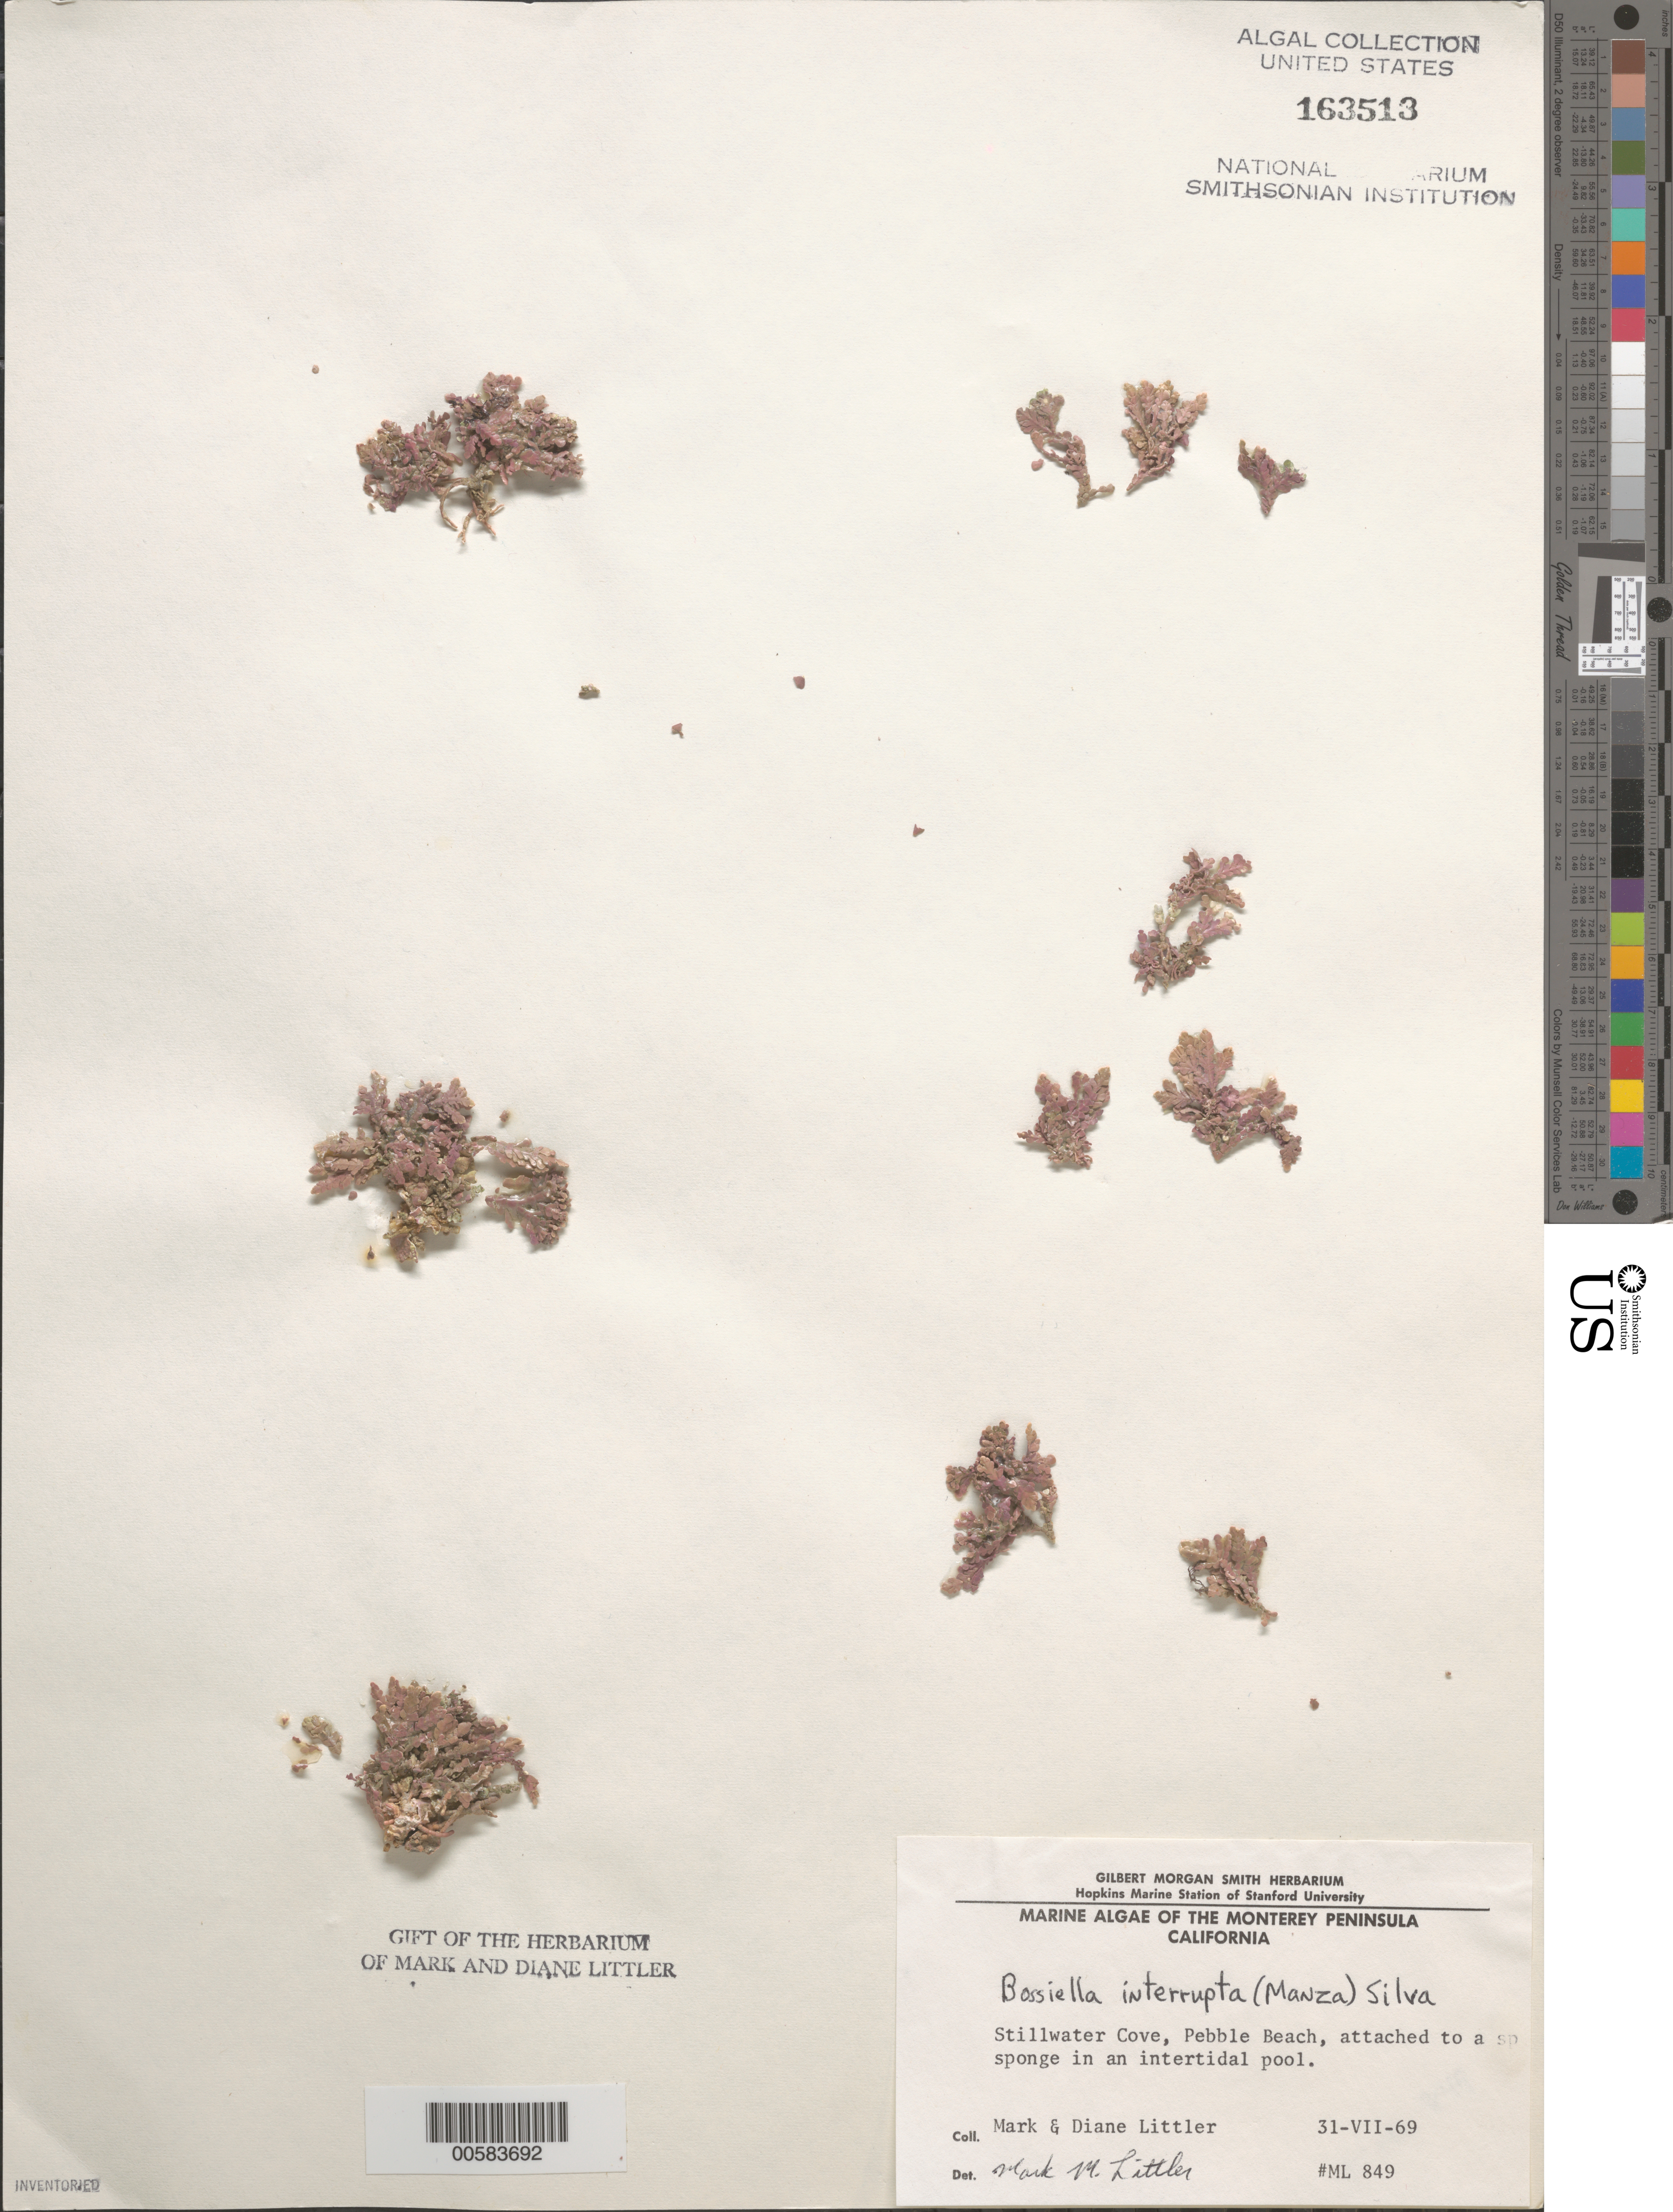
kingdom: Plantae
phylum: Rhodophyta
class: Florideophyceae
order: Corallinales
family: Corallinaceae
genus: Bossiella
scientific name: Bossiella dichotoma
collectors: M. M. Littler & D. S. Littler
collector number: ML 849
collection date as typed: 31 Jul 1969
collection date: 1969-07-31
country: United States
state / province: California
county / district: Monterey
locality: Stillwater Cove, Pebble Beach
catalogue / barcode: US 163513